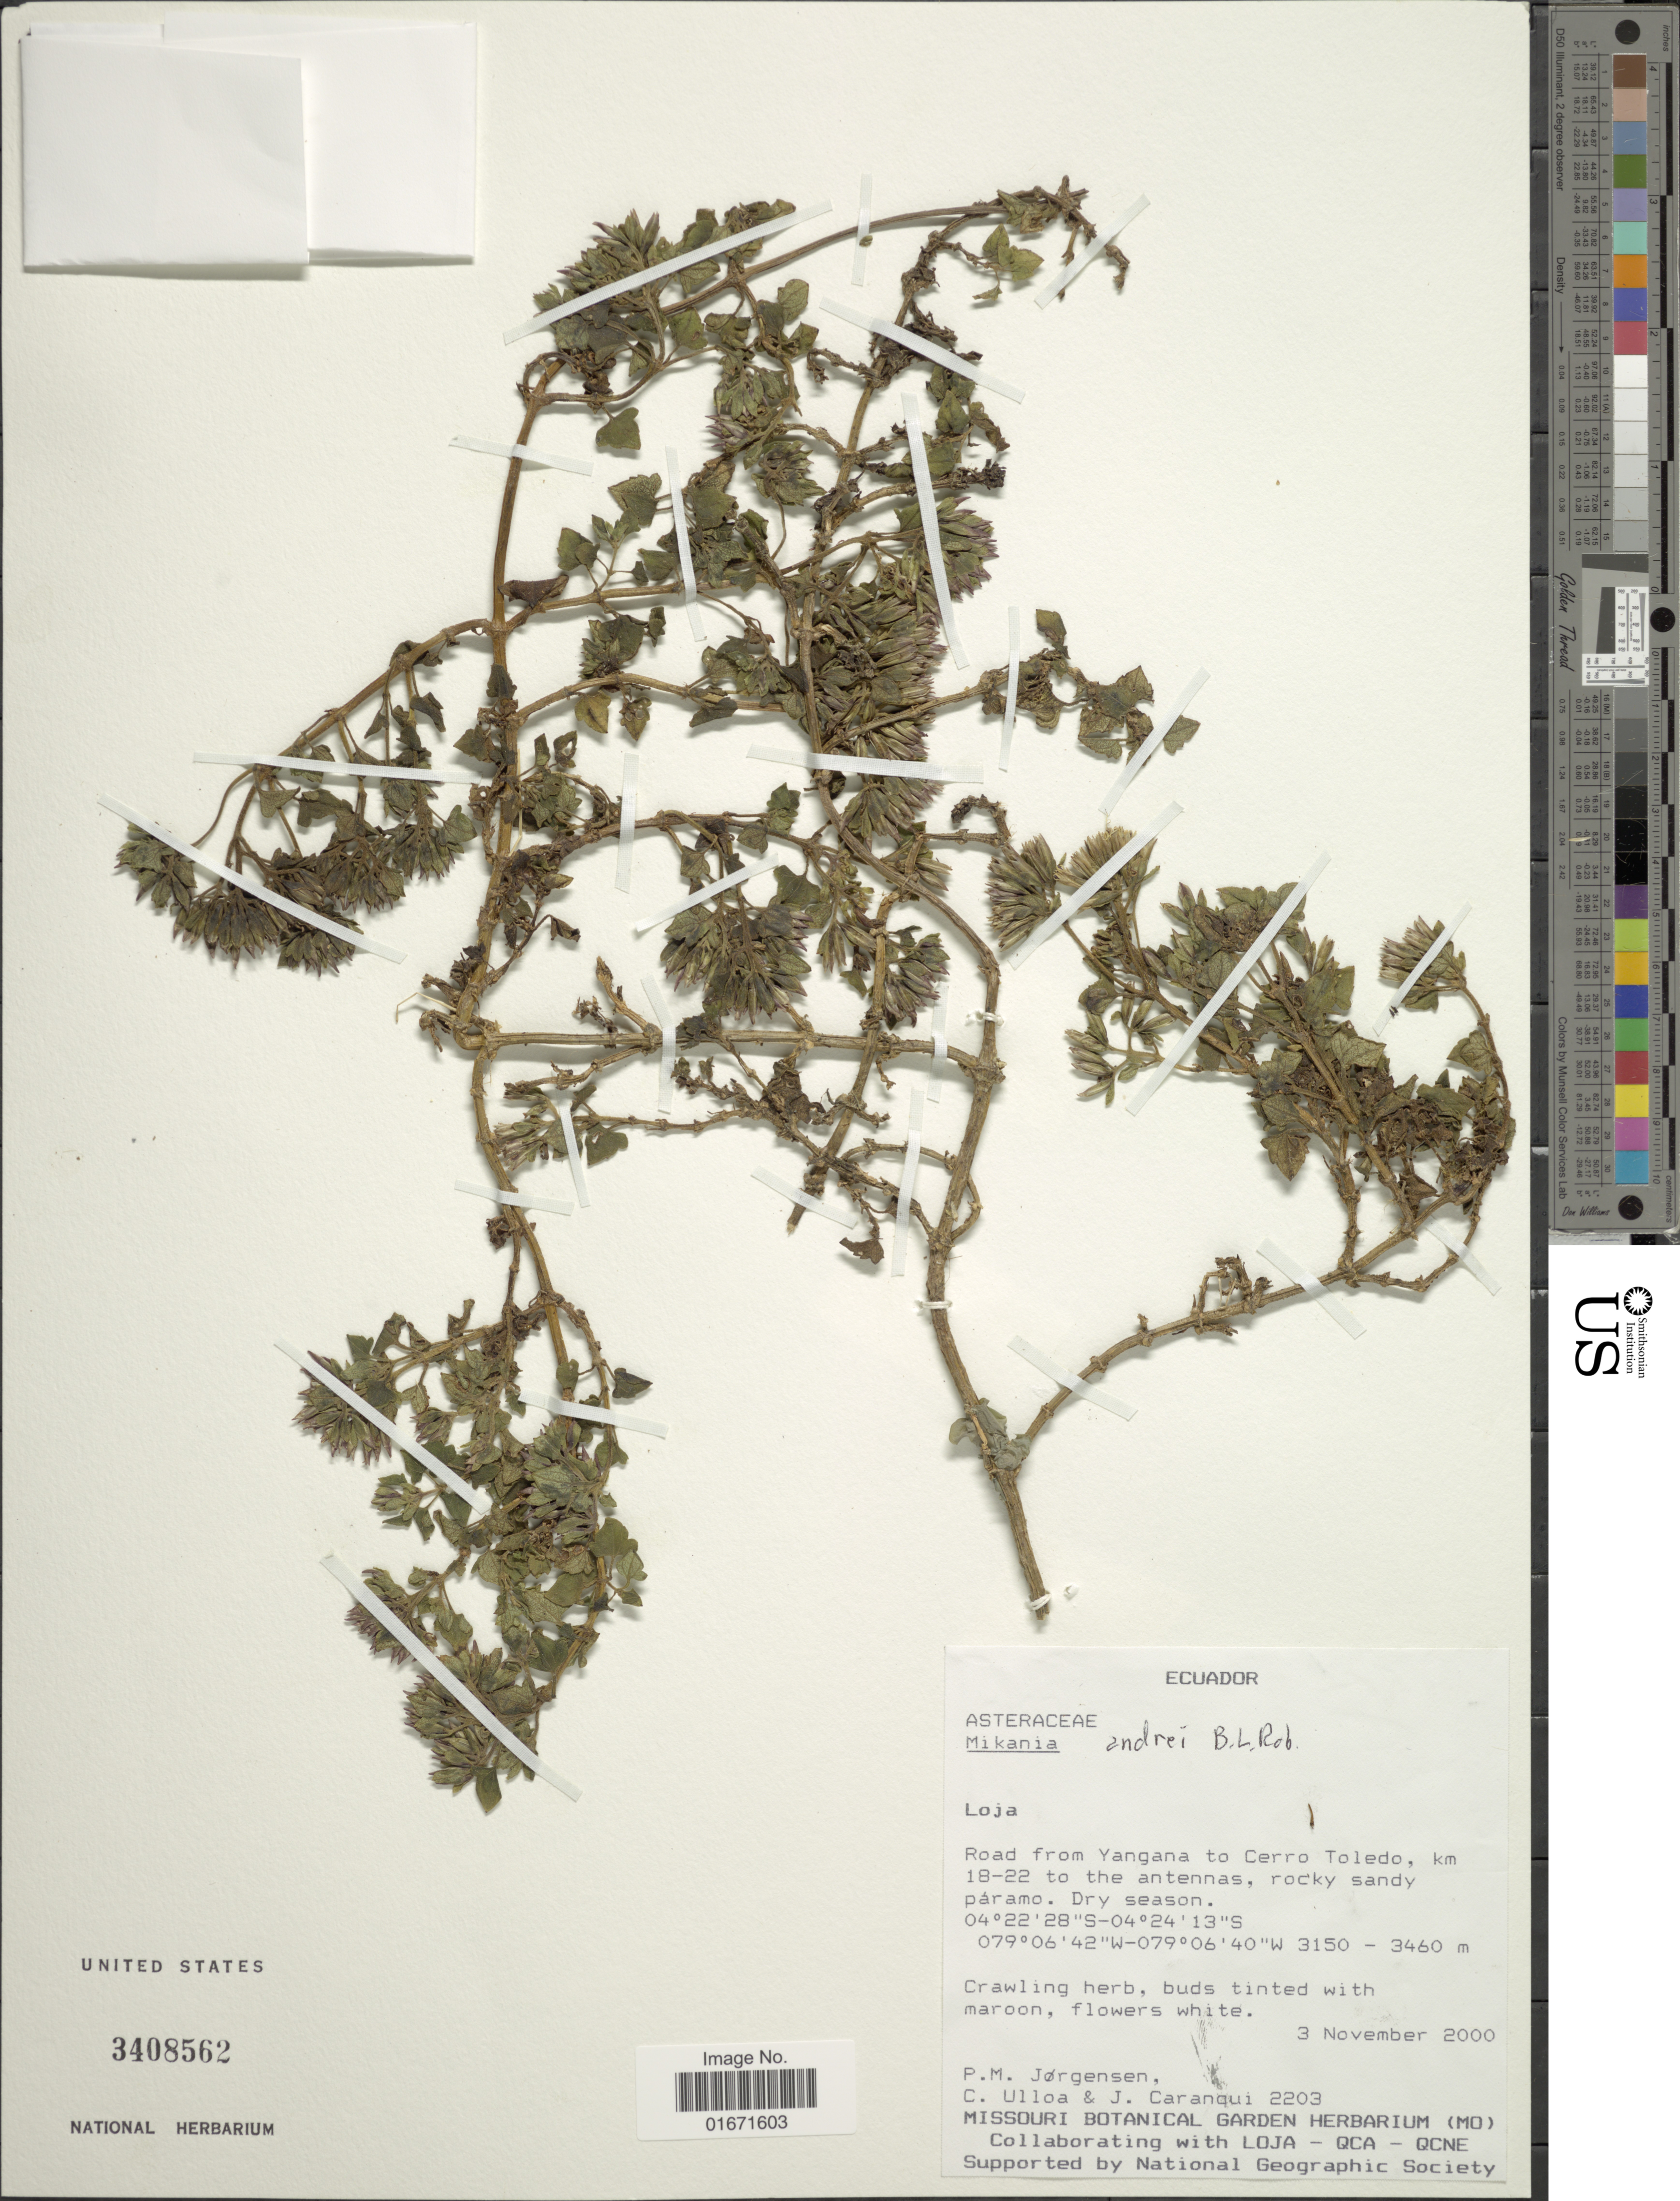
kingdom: Plantae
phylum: Tracheophyta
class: Magnoliopsida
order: Asterales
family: Asteraceae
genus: Mikania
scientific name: Mikania andrei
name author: B.L. Rob.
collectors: P. Jørgensen, C. Ulloa & J. Caranqui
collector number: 2203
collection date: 2000-11-03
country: Ecuador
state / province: Loja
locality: Loja. Road from Yangana to Cerro Toledo, km 18-22 to the antennas, rocky sandy páramo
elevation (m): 3150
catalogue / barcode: US 3408562